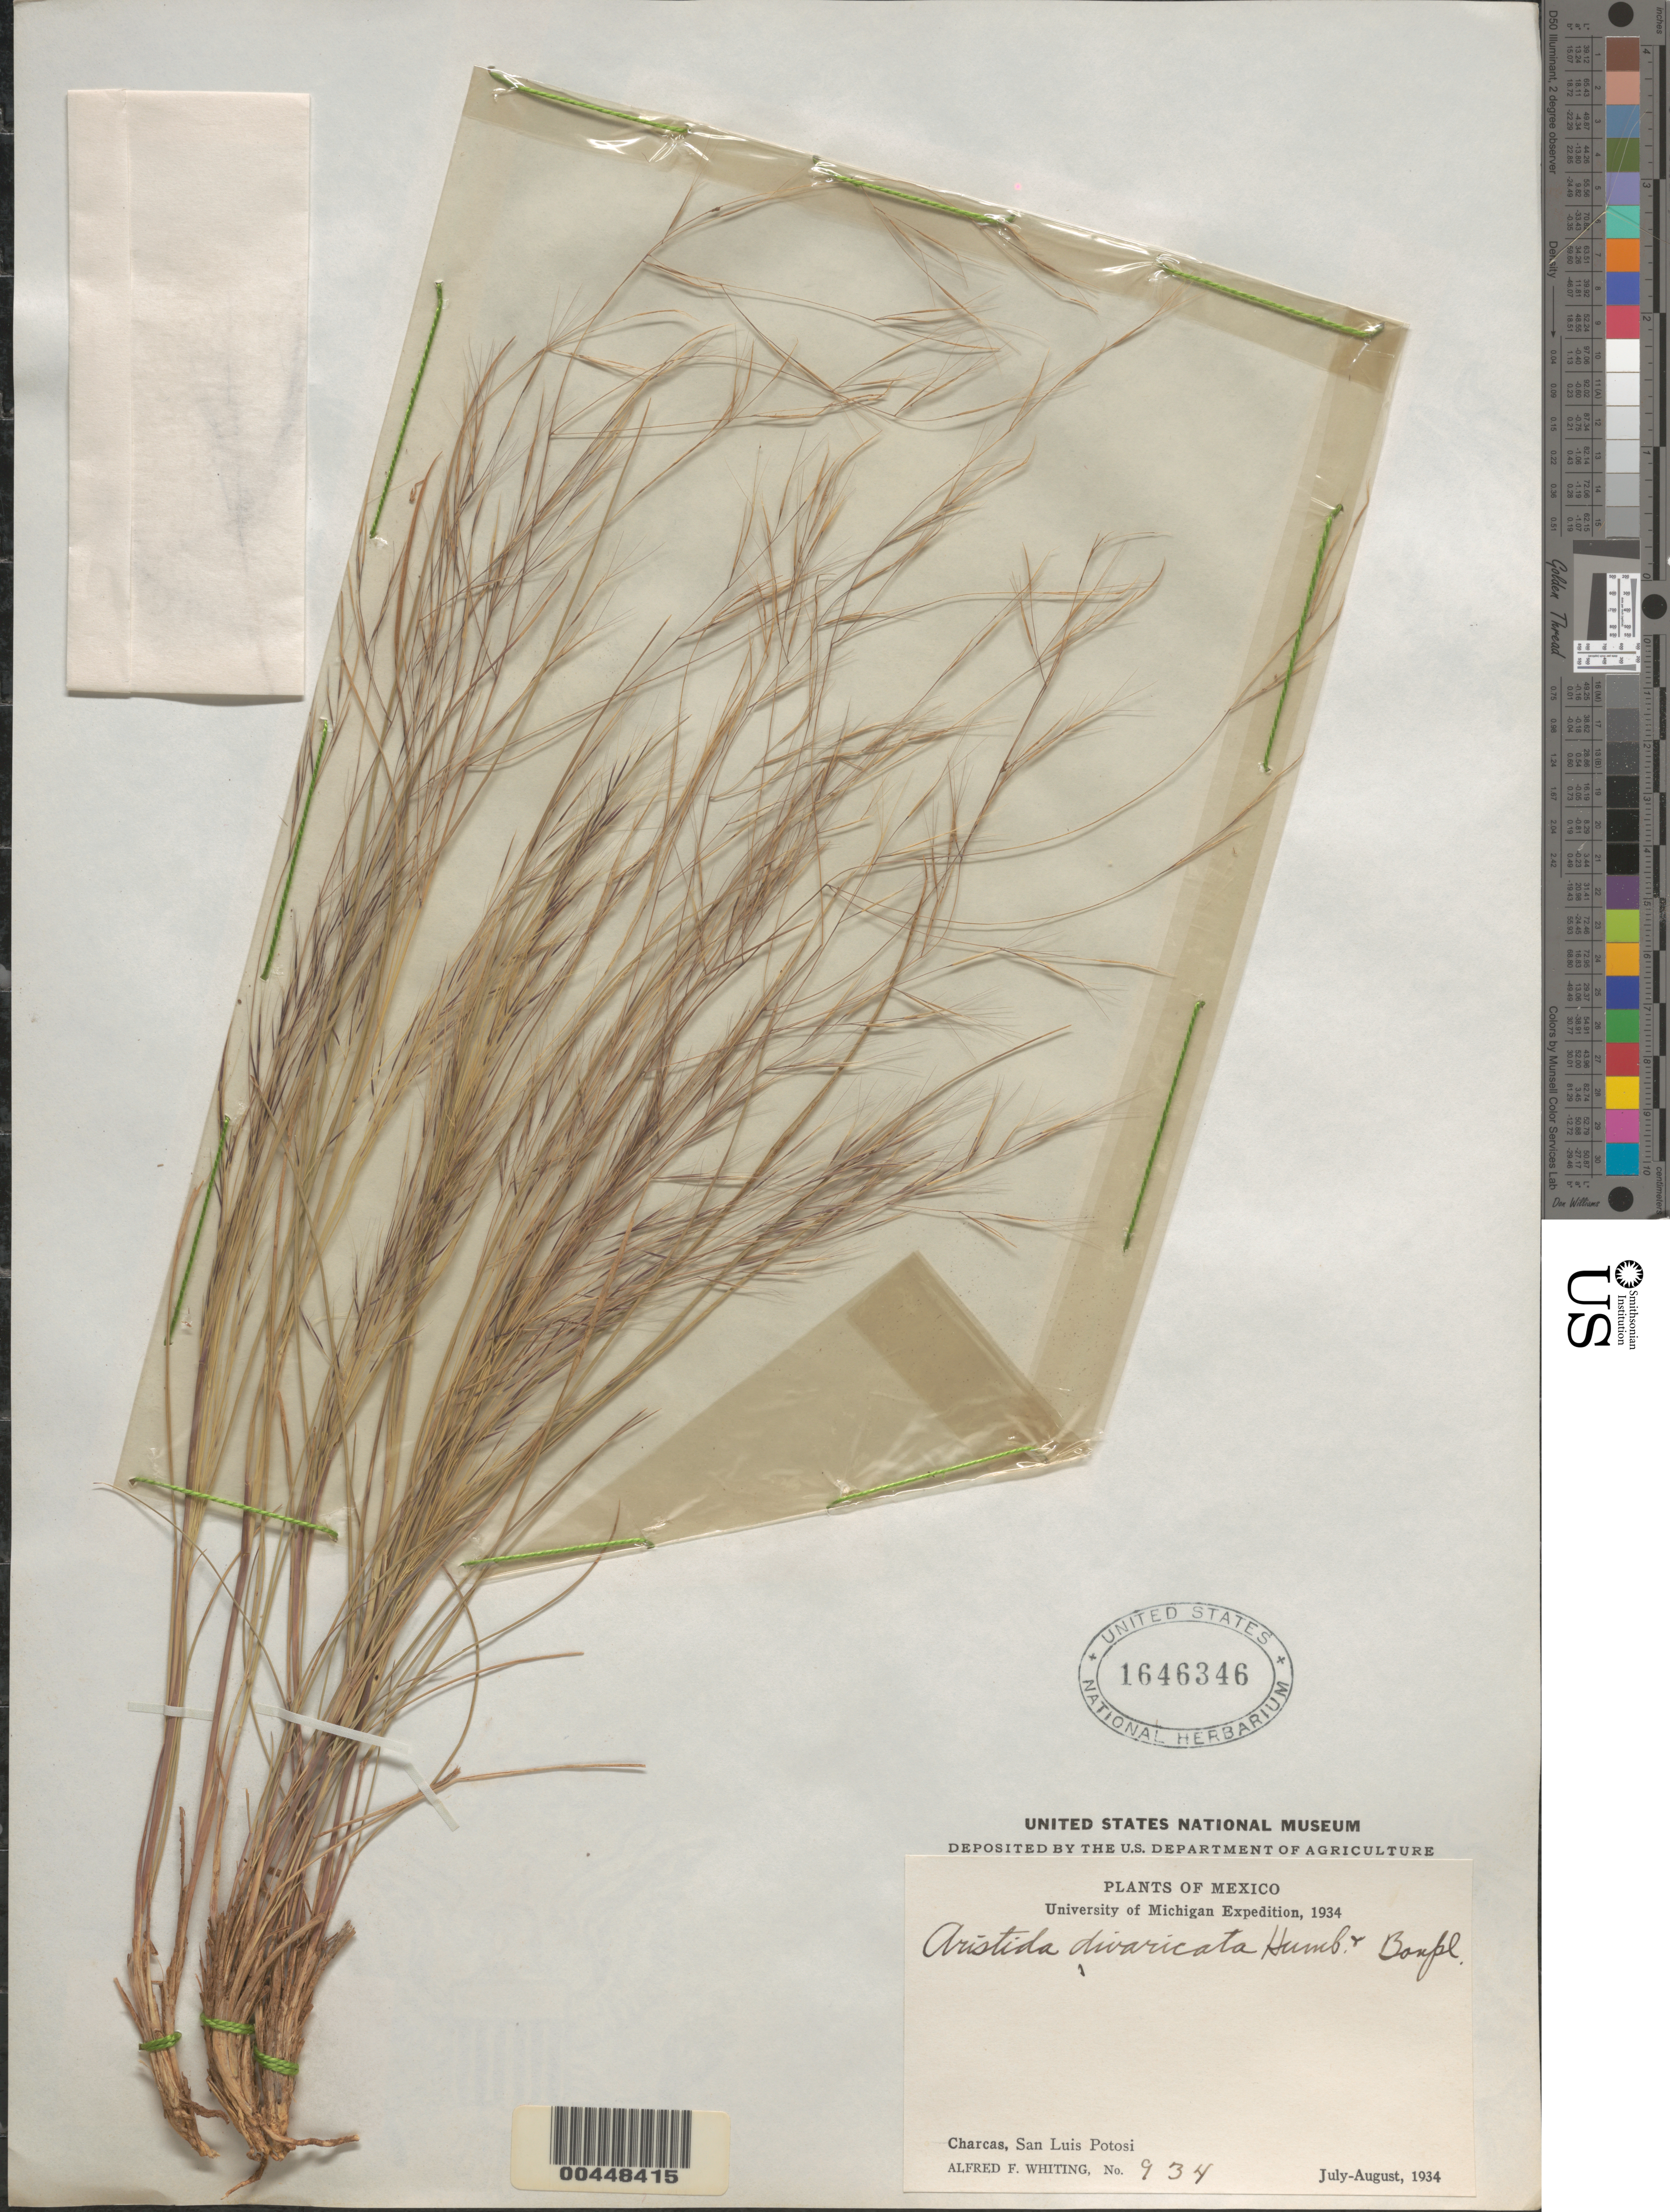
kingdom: Plantae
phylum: Tracheophyta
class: Liliopsida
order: Poales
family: Poaceae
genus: Aristida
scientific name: Aristida divaricata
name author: Humb. & Bonpl. ex Willd.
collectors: A. F. Whiting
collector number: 934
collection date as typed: Jul 1934 to Aug 1934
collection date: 1934-07/1934-08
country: Mexico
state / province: San Luis Potosi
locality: Charcas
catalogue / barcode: US 1646346